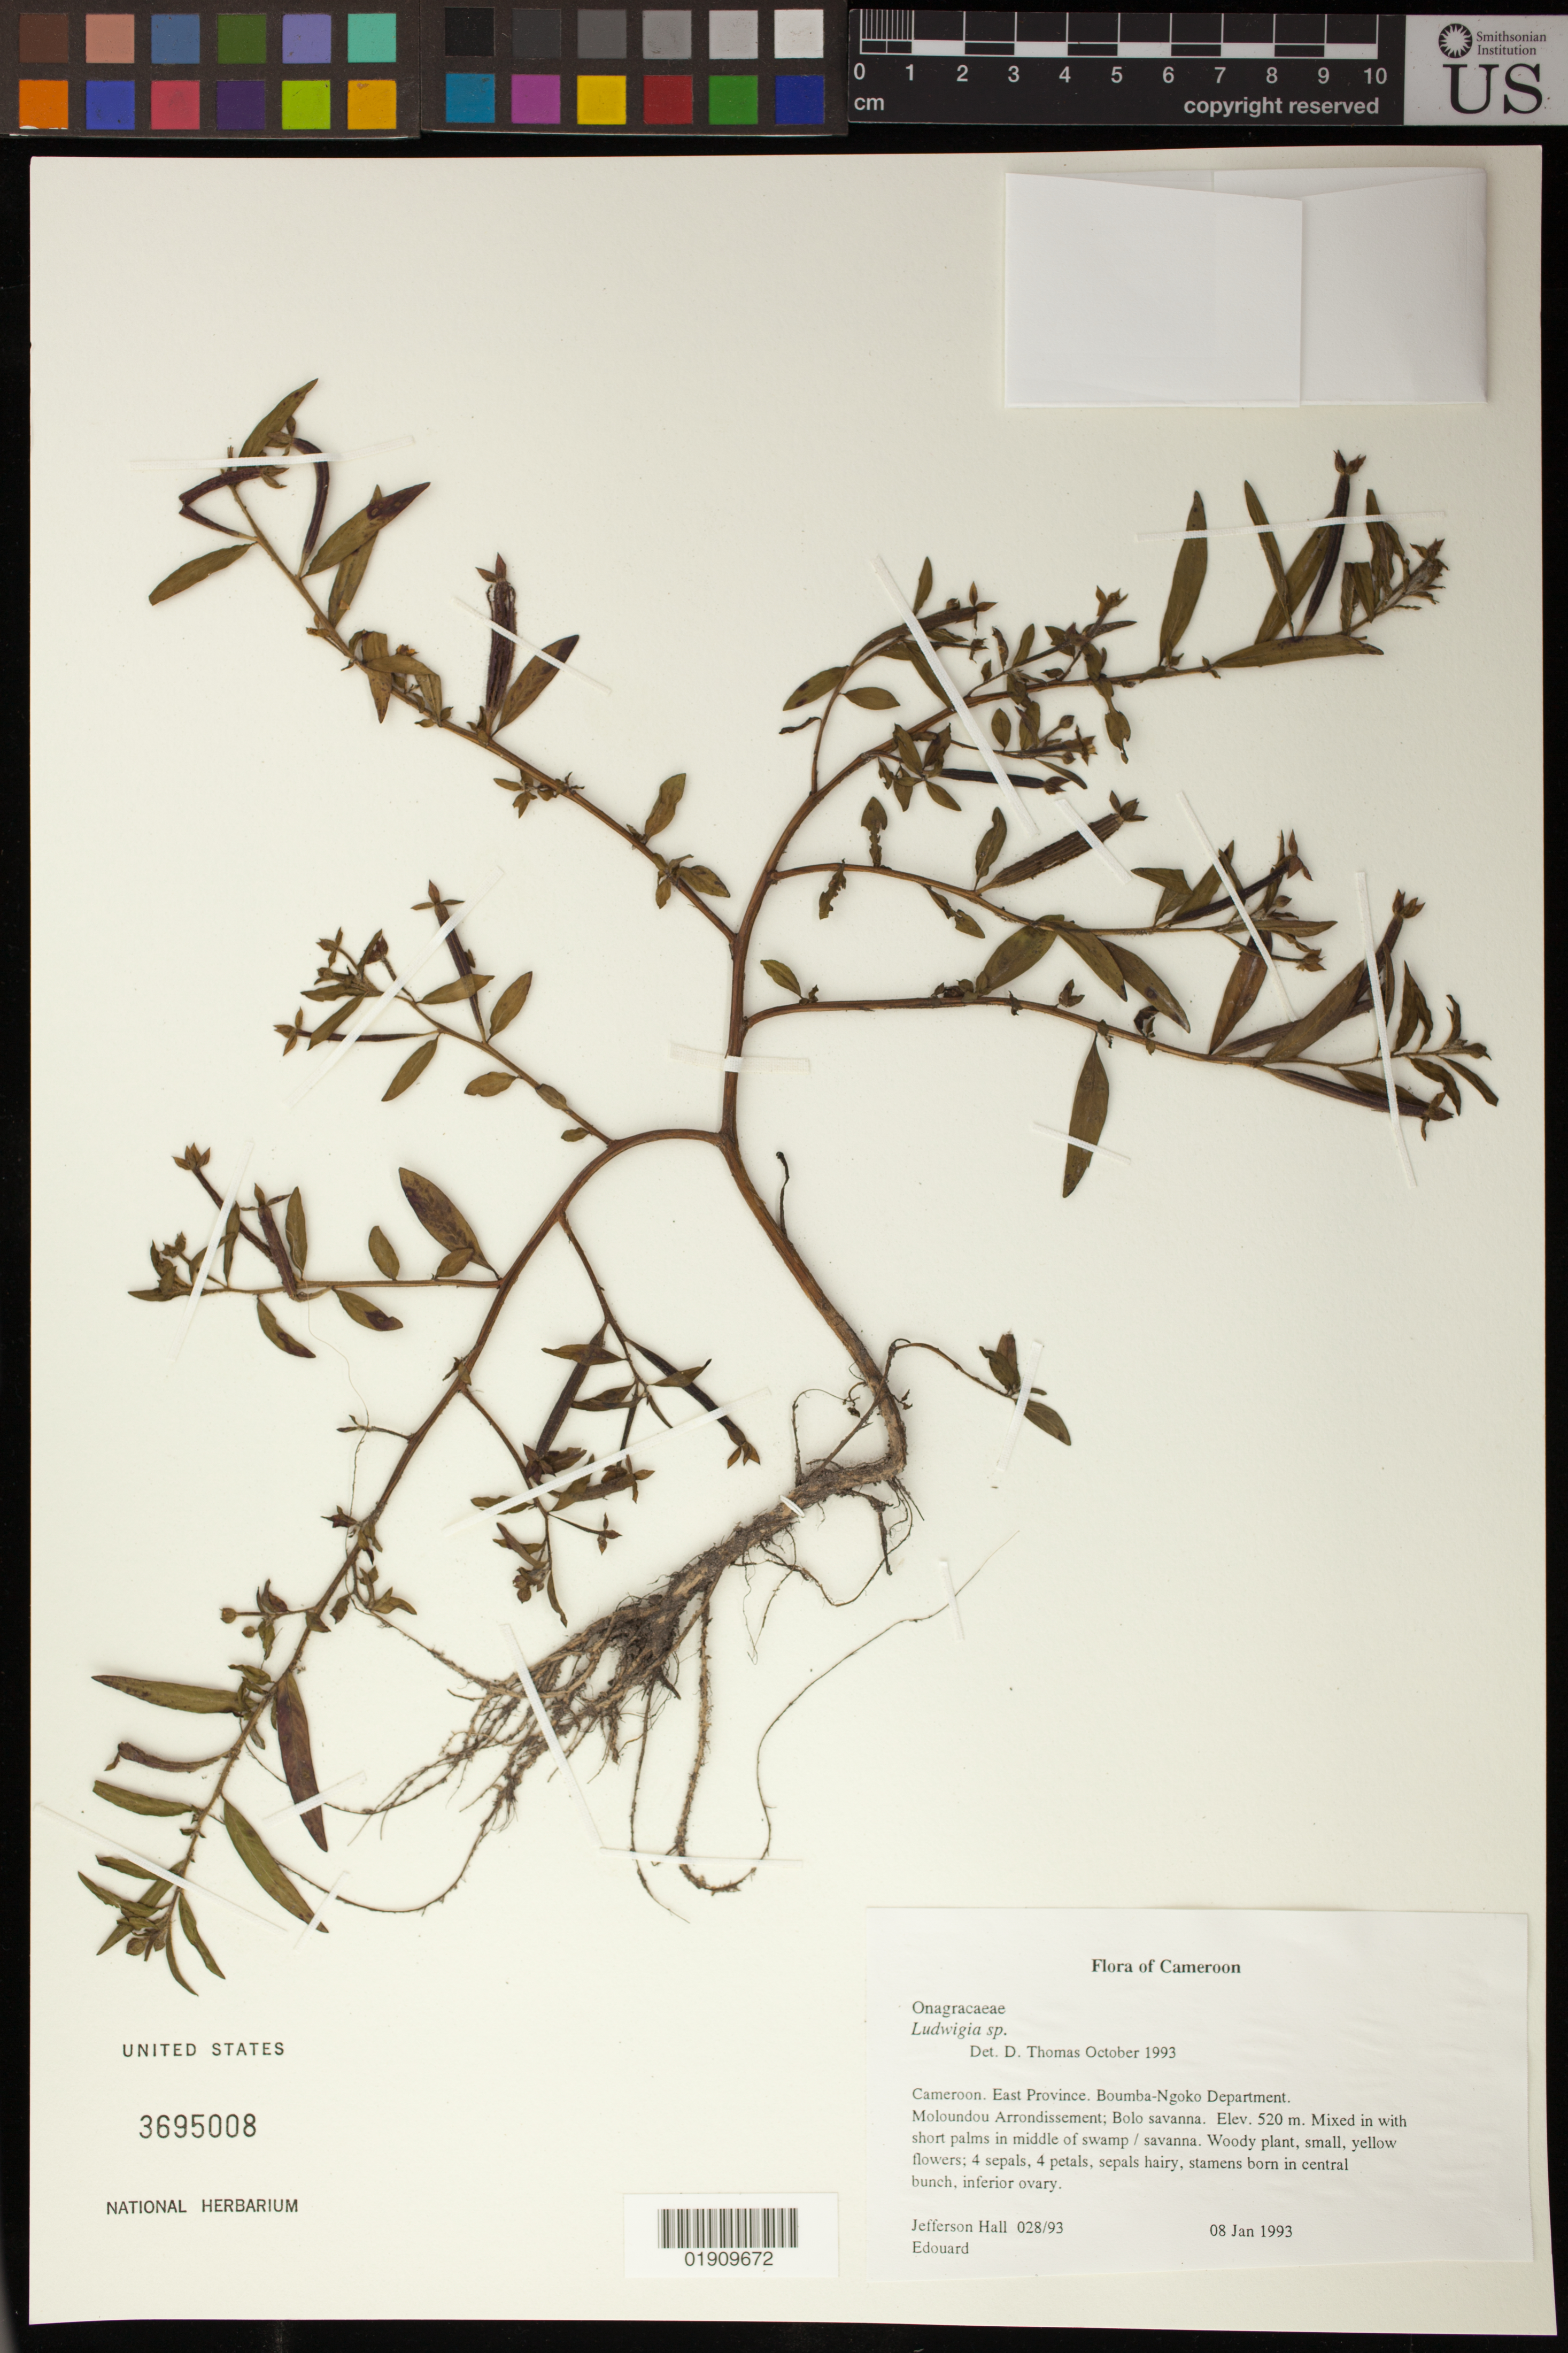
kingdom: Plantae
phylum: Tracheophyta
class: Magnoliopsida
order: Myrtales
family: Onagraceae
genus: Ludwigia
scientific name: Ludwigia sp.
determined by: Thomas, D.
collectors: J. Hall & -. Edouard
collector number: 028/93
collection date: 1993-01-08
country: Cameroon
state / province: Est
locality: Boumba-Ngoko Department. Boumba-Ngoko Department. Moloundou Arroundissement; Bolo savanna.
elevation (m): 520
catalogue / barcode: US 3695008